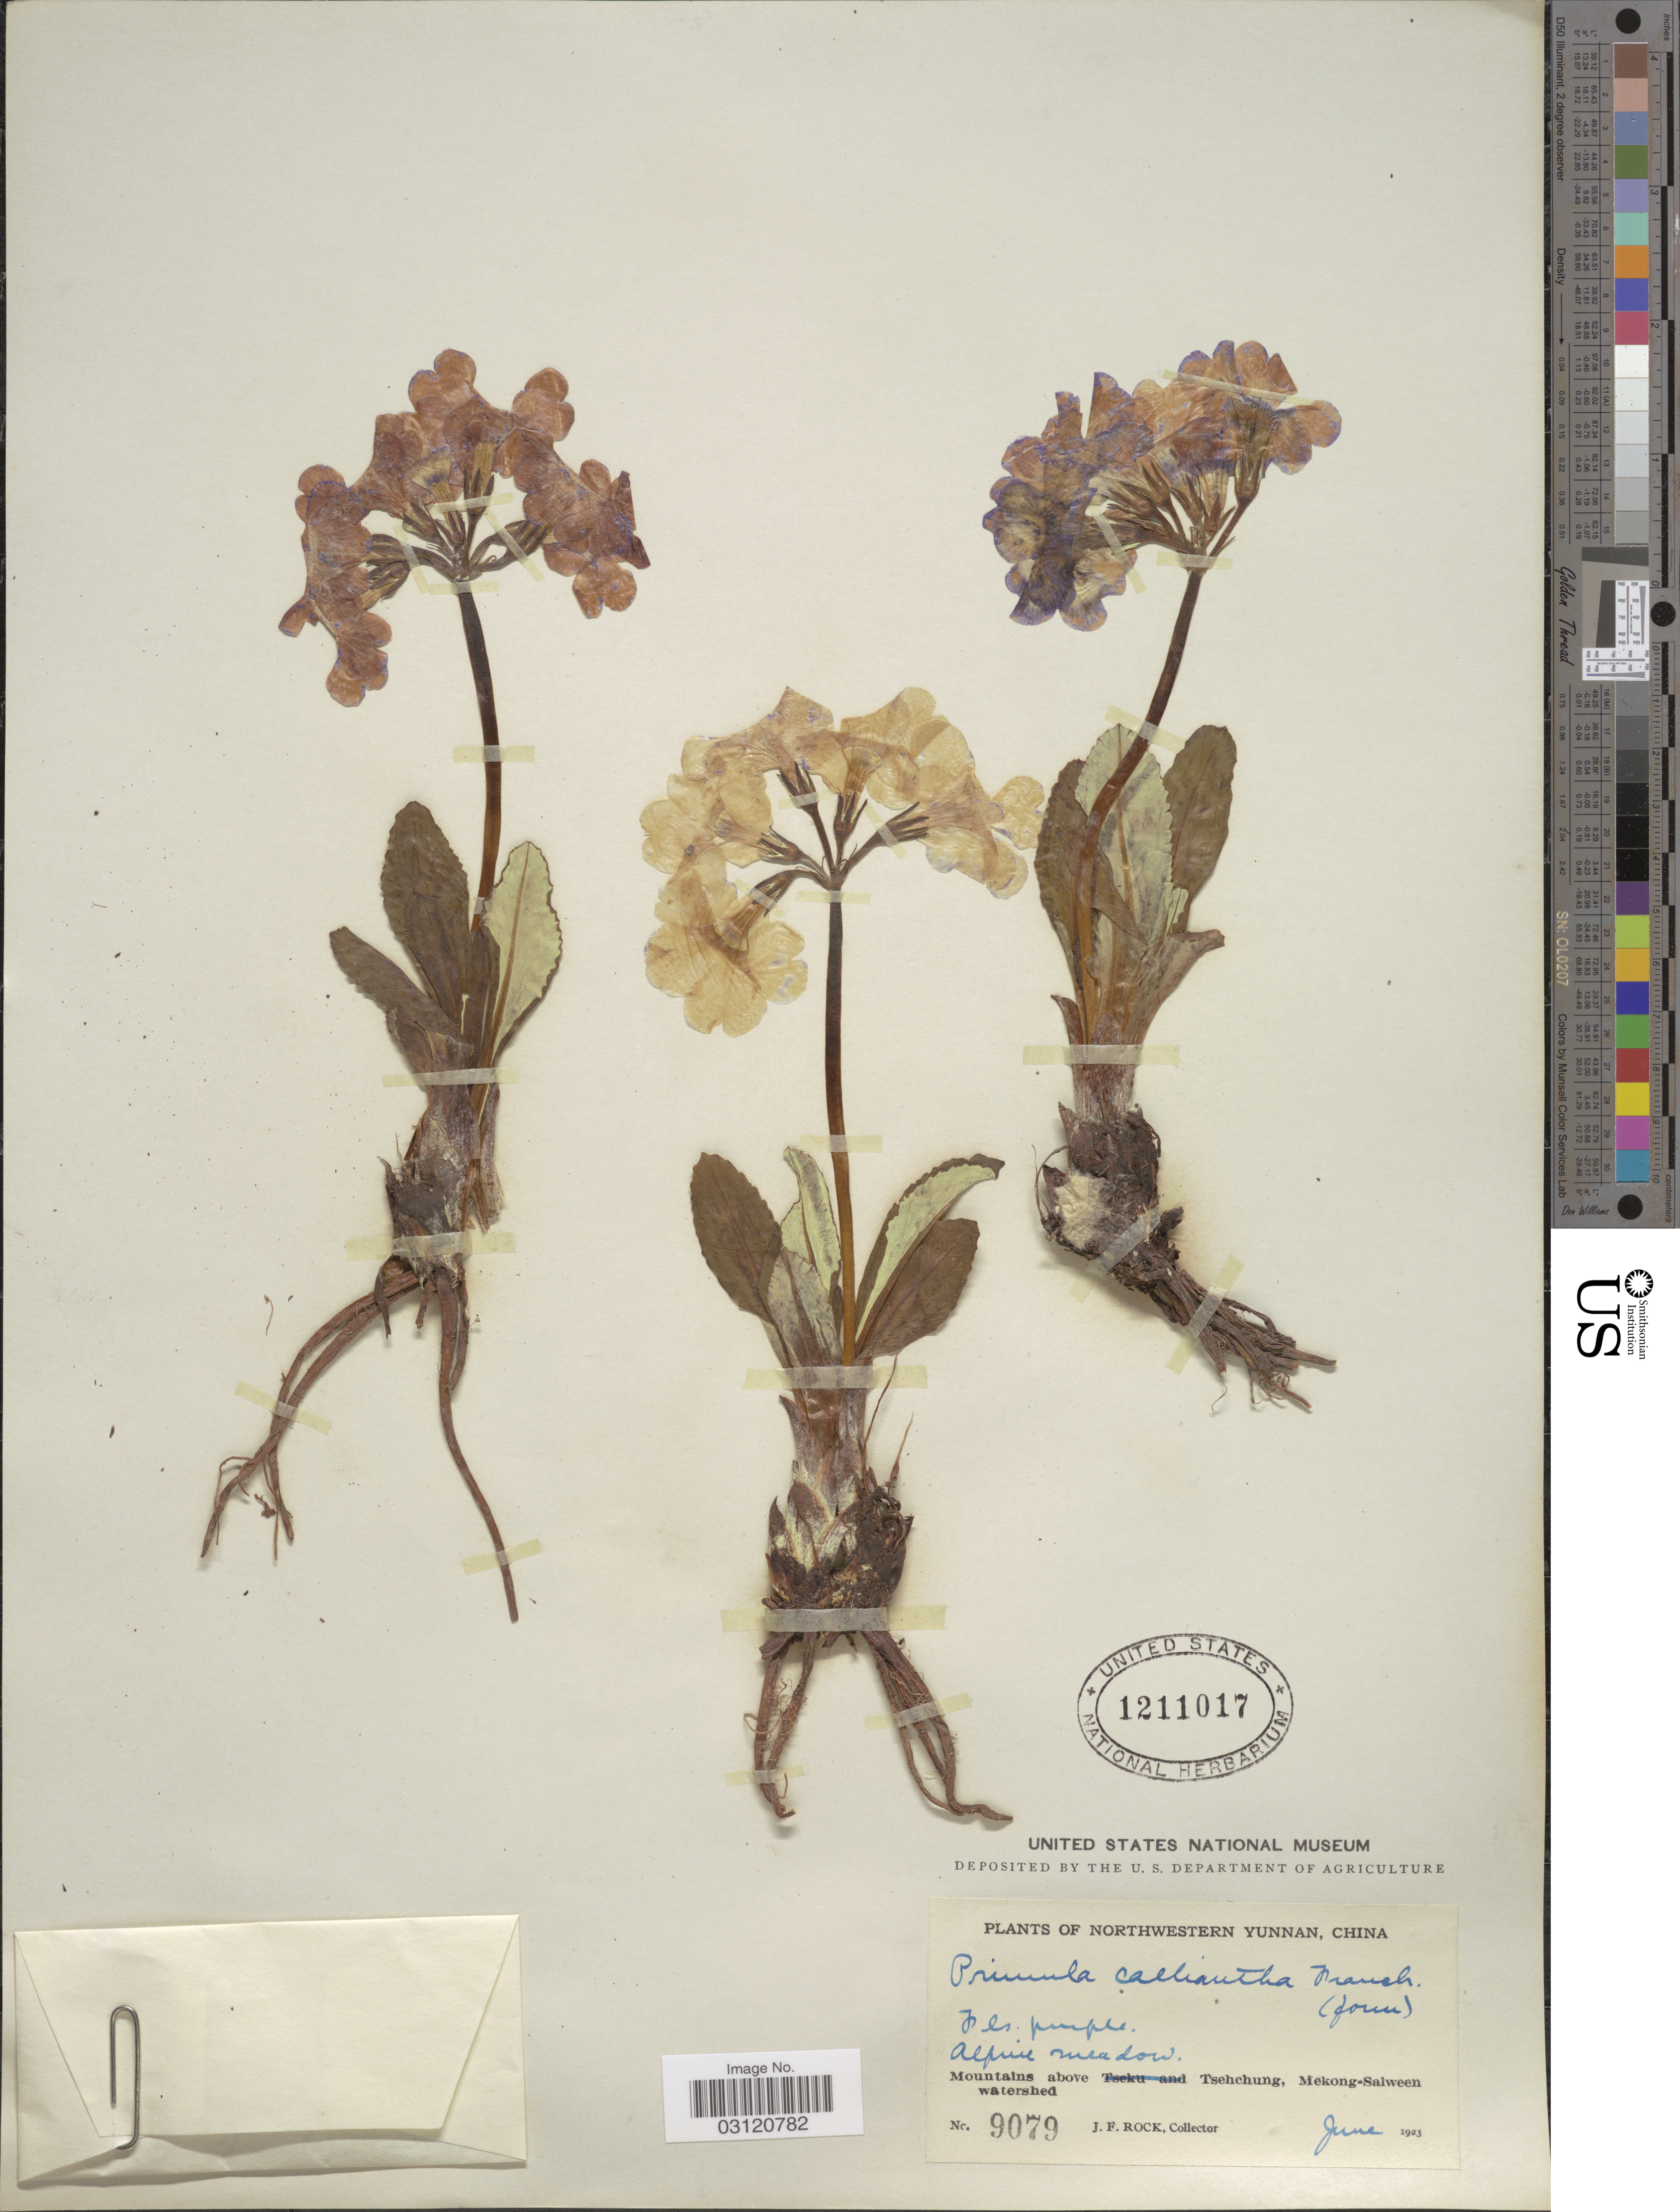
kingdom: Plantae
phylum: Tracheophyta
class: Magnoliopsida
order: Ericales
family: Primulaceae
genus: Primula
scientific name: Primula calliantha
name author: Franch.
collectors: J. Rock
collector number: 9079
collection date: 1923-06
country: China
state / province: Yunnan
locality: Northwestern Yunnan. Mountains above Tsehchung, Mekong-Salween watershed.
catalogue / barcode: US 1211017